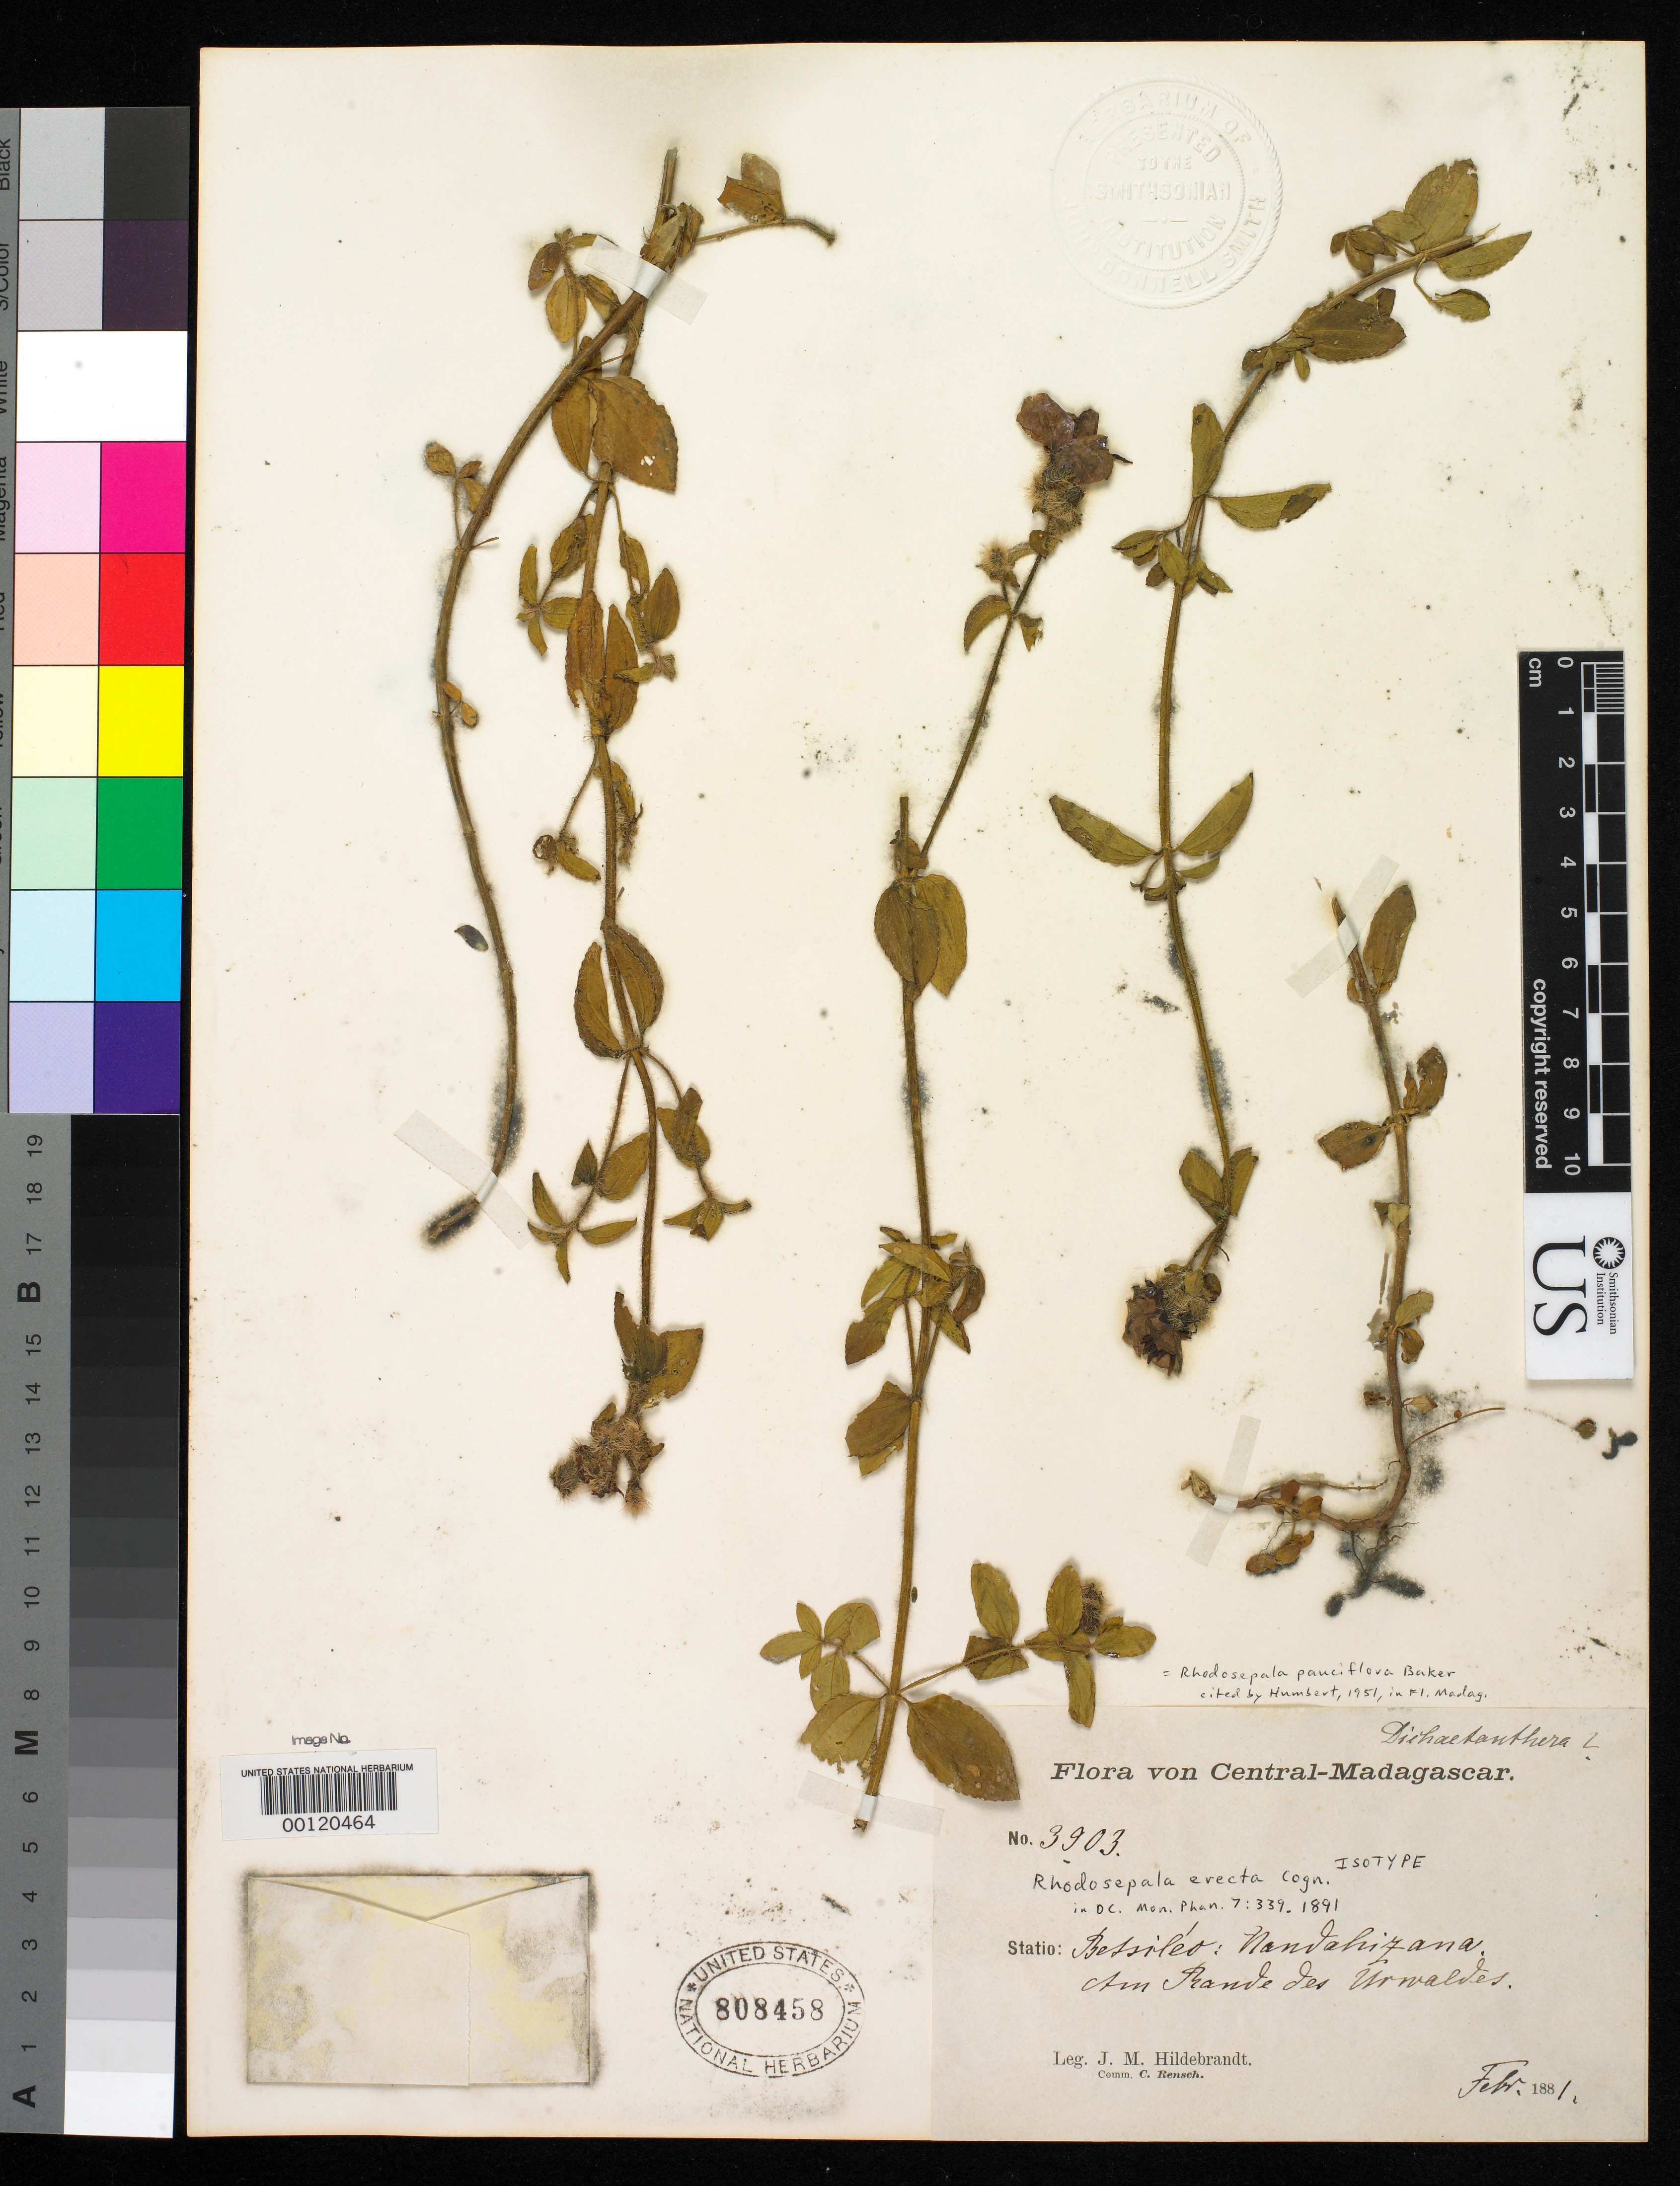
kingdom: Plantae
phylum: Tracheophyta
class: Magnoliopsida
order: Myrtales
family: Melastomataceae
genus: Rhodosepala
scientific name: Rhodosepala erecta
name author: Cogn. in A. DC.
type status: Isotype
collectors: J. Hildebrandt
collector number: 3903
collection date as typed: Feb 1881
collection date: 1881-02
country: Madagascar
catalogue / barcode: US 808458